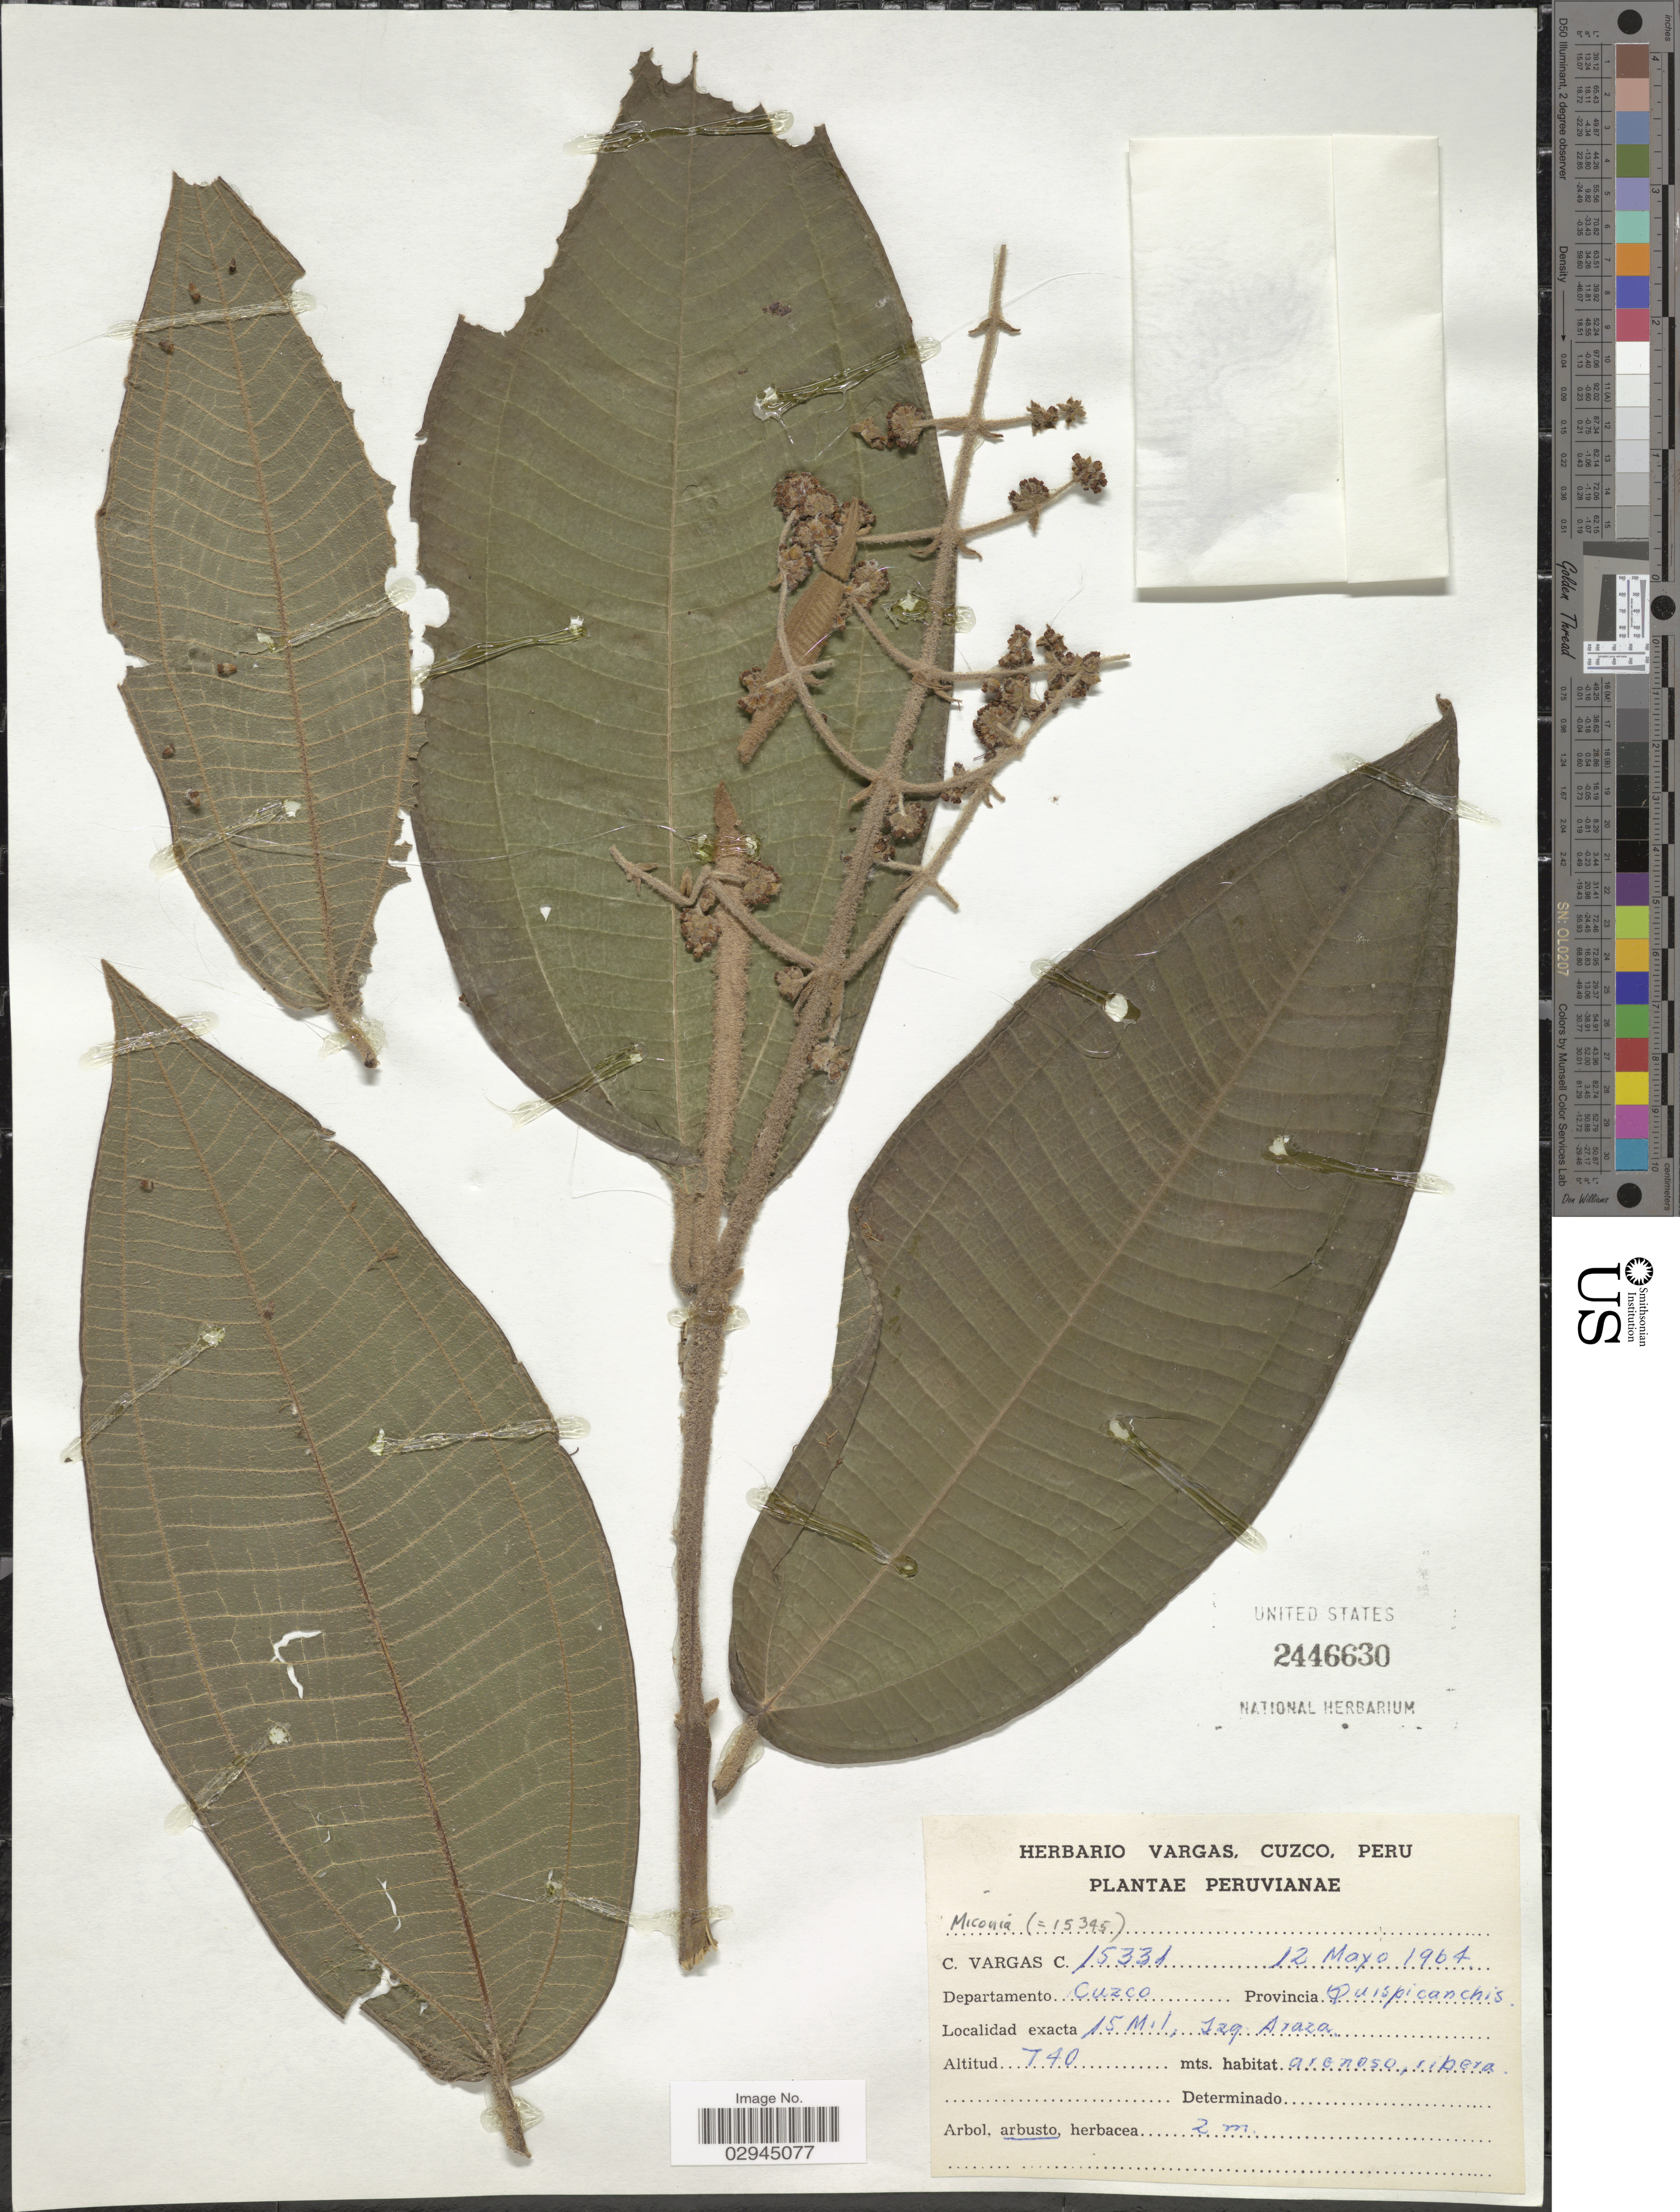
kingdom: Plantae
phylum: Tracheophyta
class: Magnoliopsida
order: Myrtales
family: Melastomataceae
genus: Miconia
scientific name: Miconia sp.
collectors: C. Vargas Calderón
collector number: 15331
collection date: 1964-05-12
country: Peru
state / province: Cusco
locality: Departamento Cuzco. Provincia Quispicanchis. 15 Mil, Izq Araza.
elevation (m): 740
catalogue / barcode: US 2446630